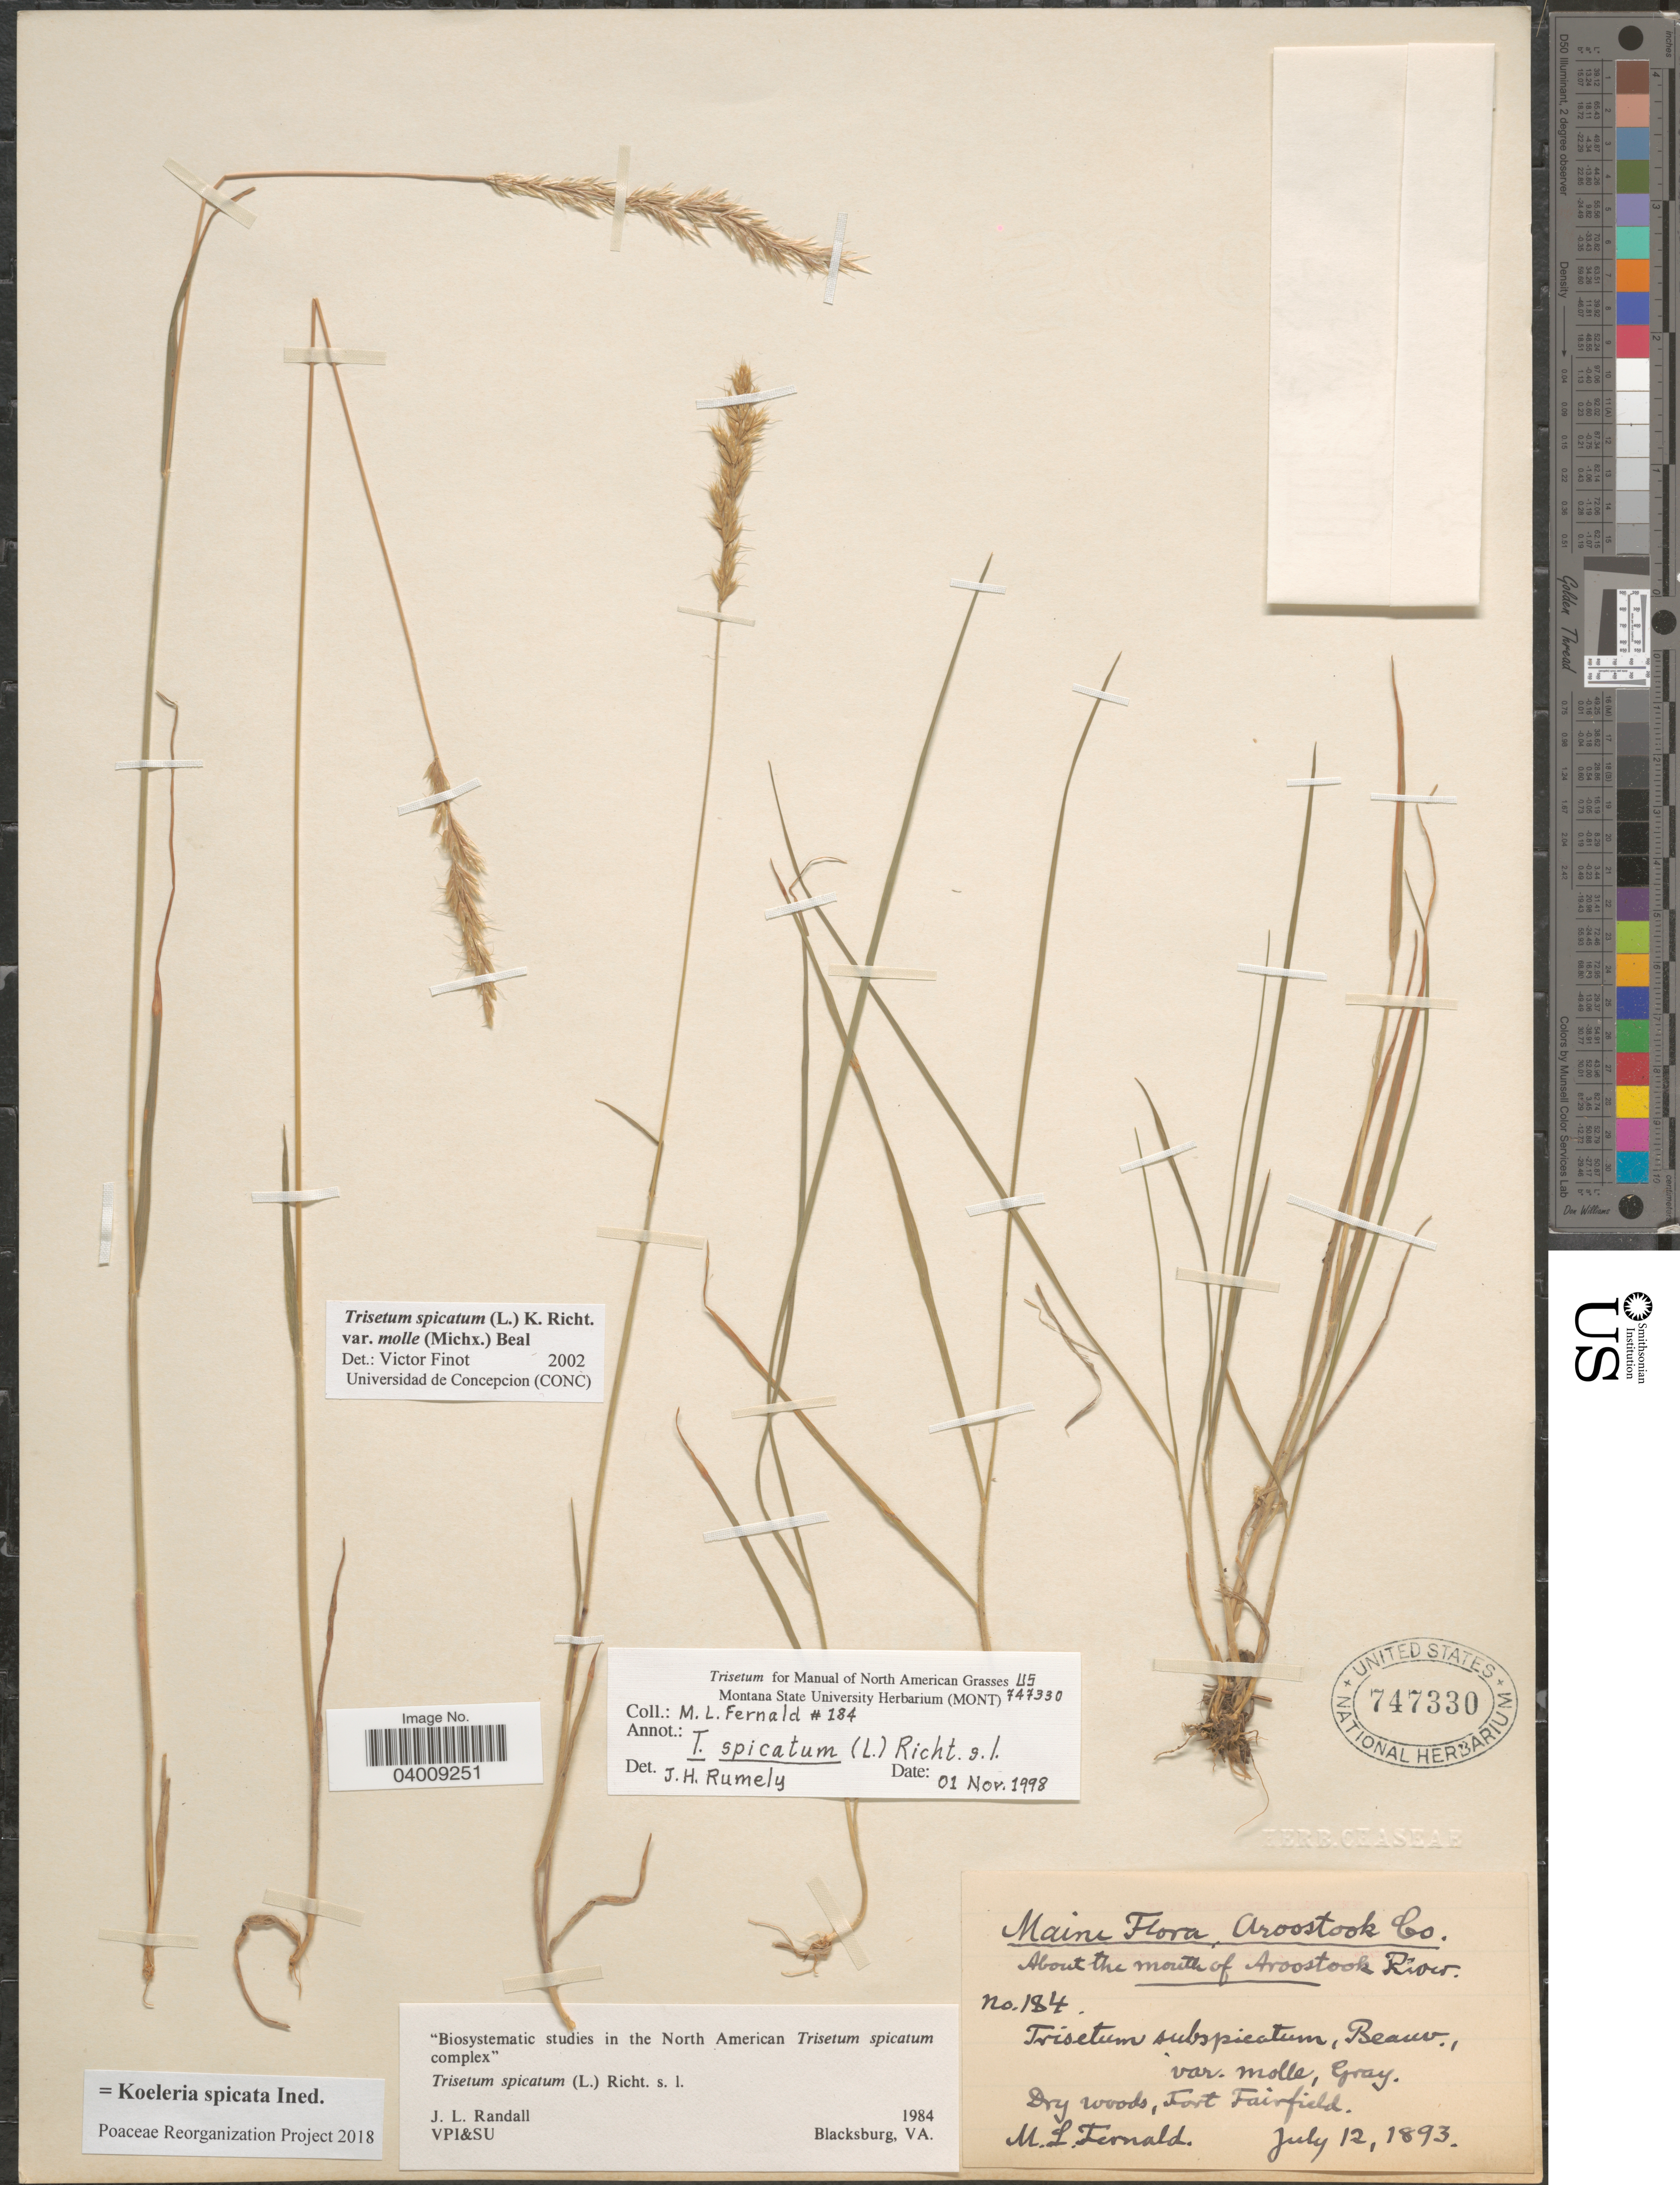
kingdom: Plantae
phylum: Tracheophyta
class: Liliopsida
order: Poales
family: Poaceae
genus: Koeleria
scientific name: Koeleria spicata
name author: (L.) Barberá et al.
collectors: M. L. Fernald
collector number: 184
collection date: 1893-07-12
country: United States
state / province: Maine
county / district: Aroostook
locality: About the mouth of Aroostook River. Dry woods, Fort Fairfield.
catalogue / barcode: US 747330